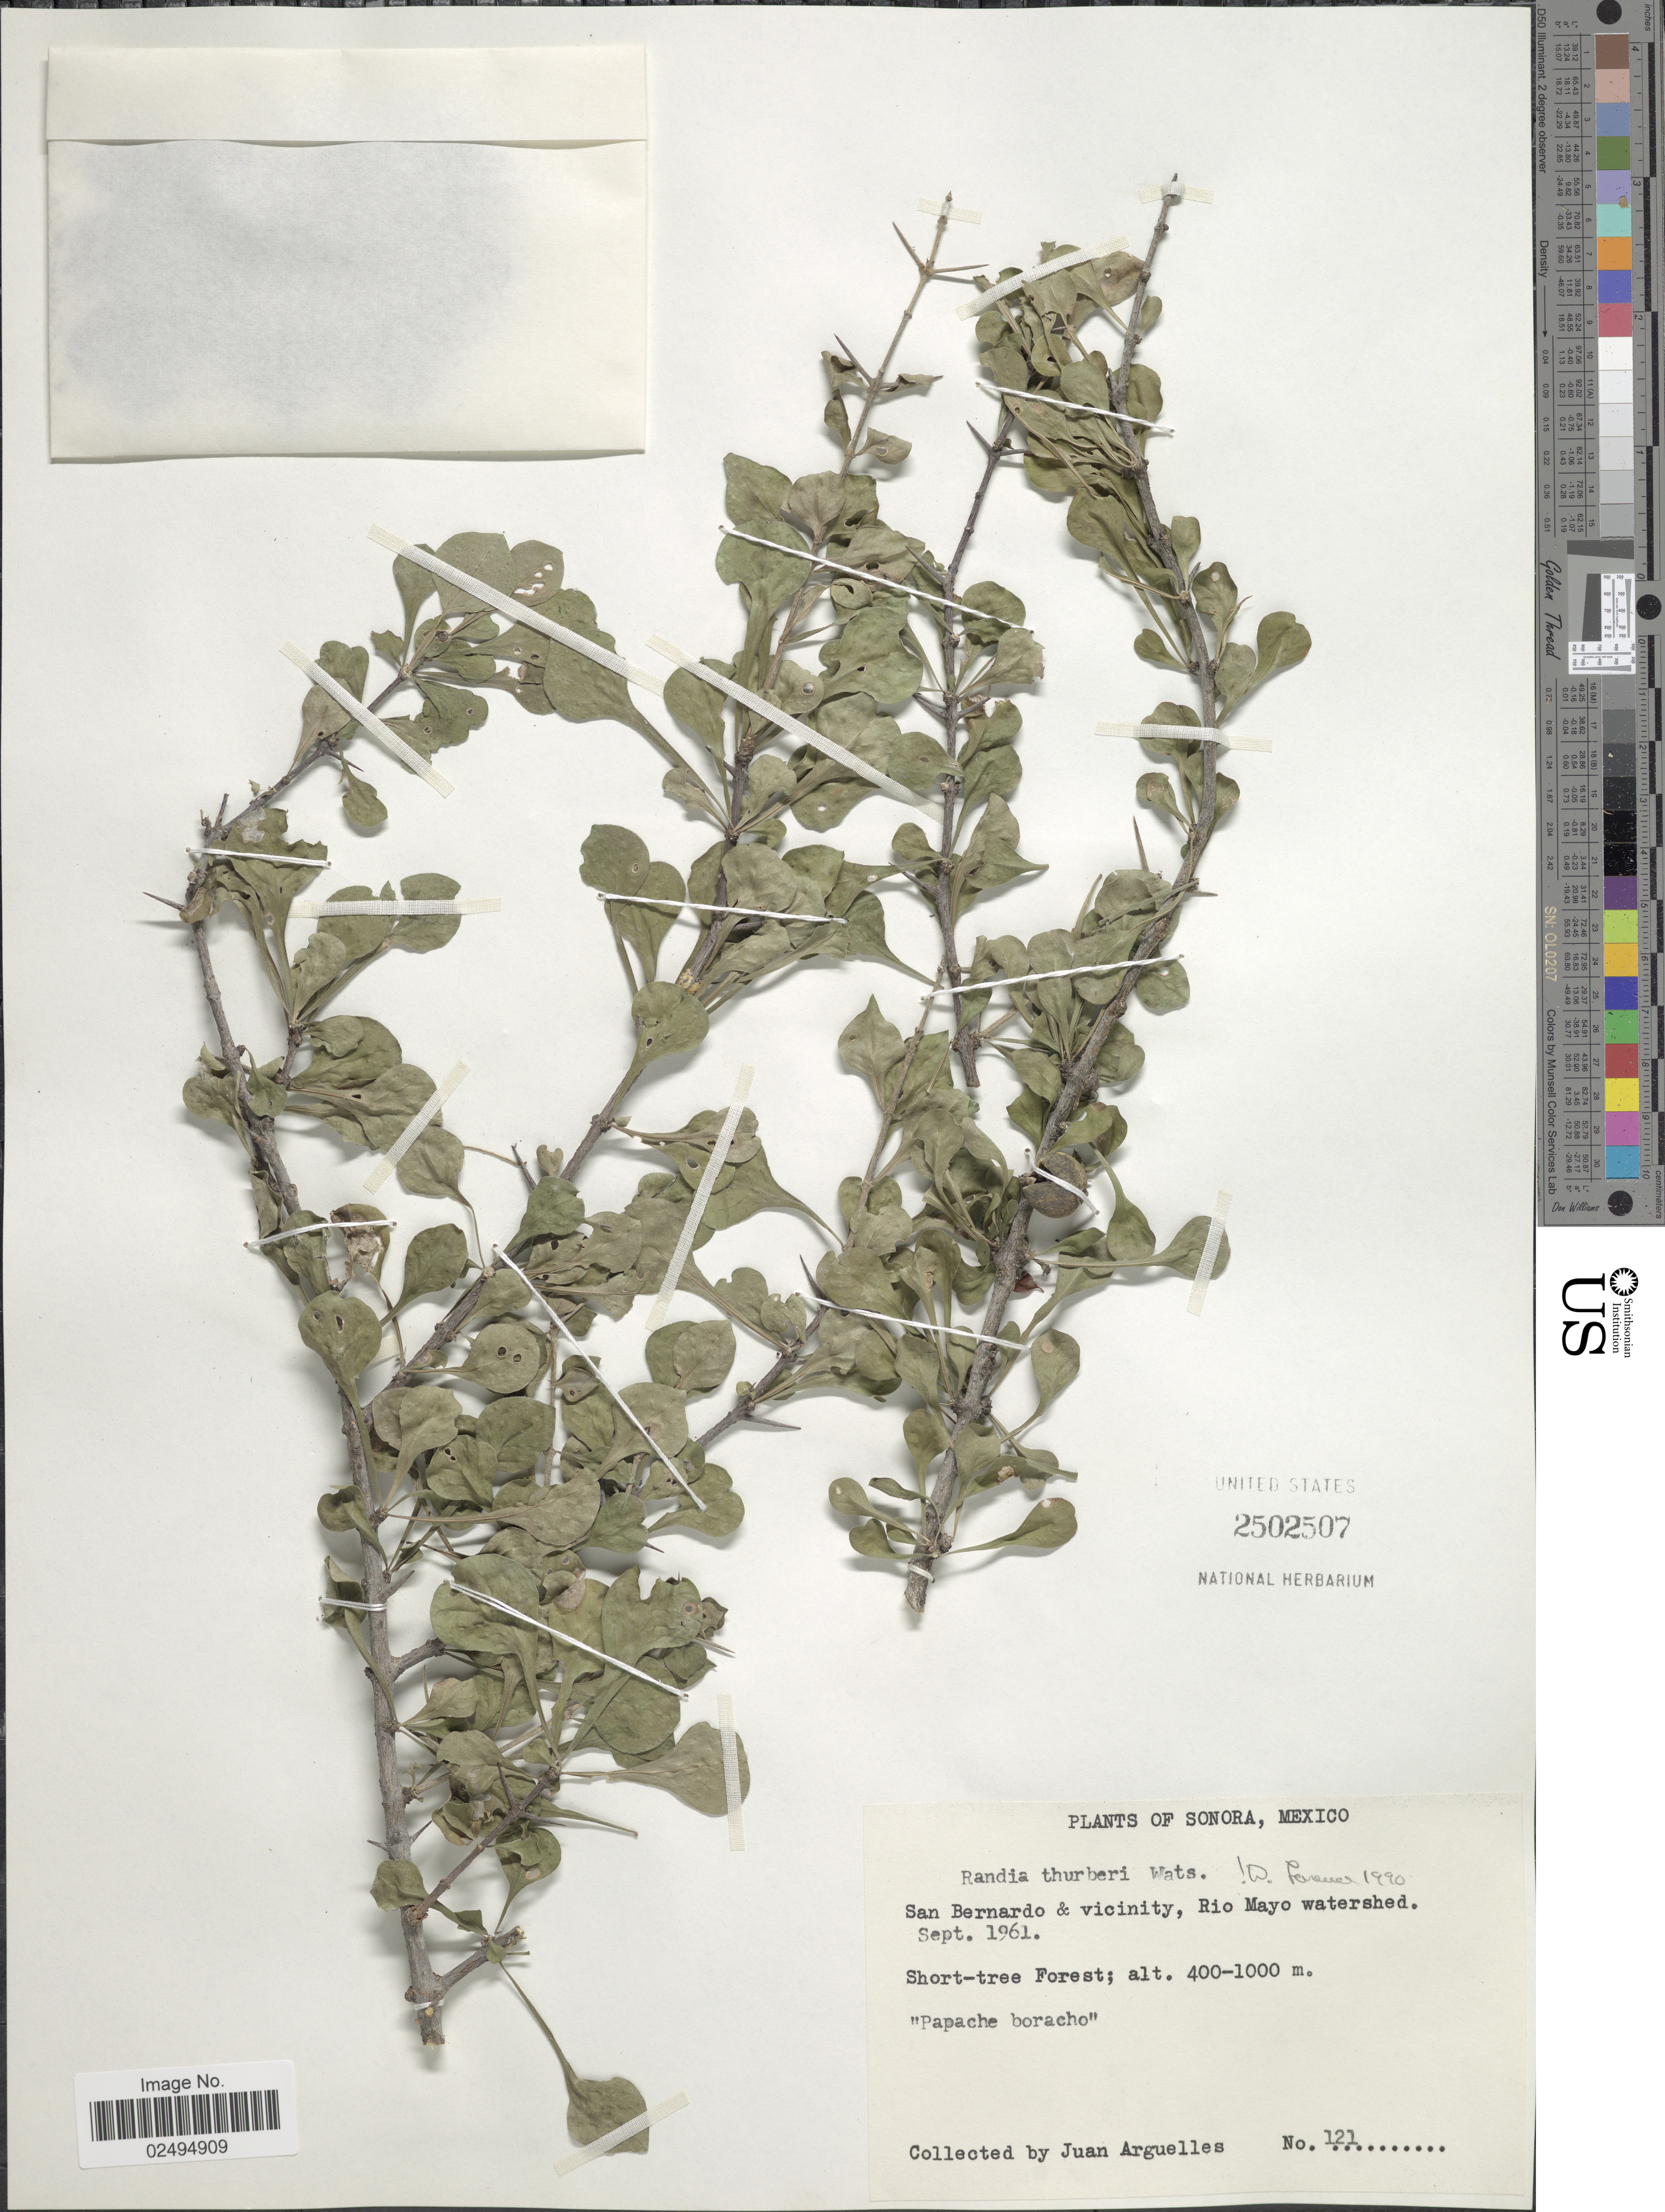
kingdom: Plantae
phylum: Tracheophyta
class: Magnoliopsida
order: Gentianales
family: Rubiaceae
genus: Randia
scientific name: Randia thurberi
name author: S. Watson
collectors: J. Arguelles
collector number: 121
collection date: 1961-09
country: Mexico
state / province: Sonora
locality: San Bernardo & vicinity, Rio Mayo watershed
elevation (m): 400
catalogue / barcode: US 2502507